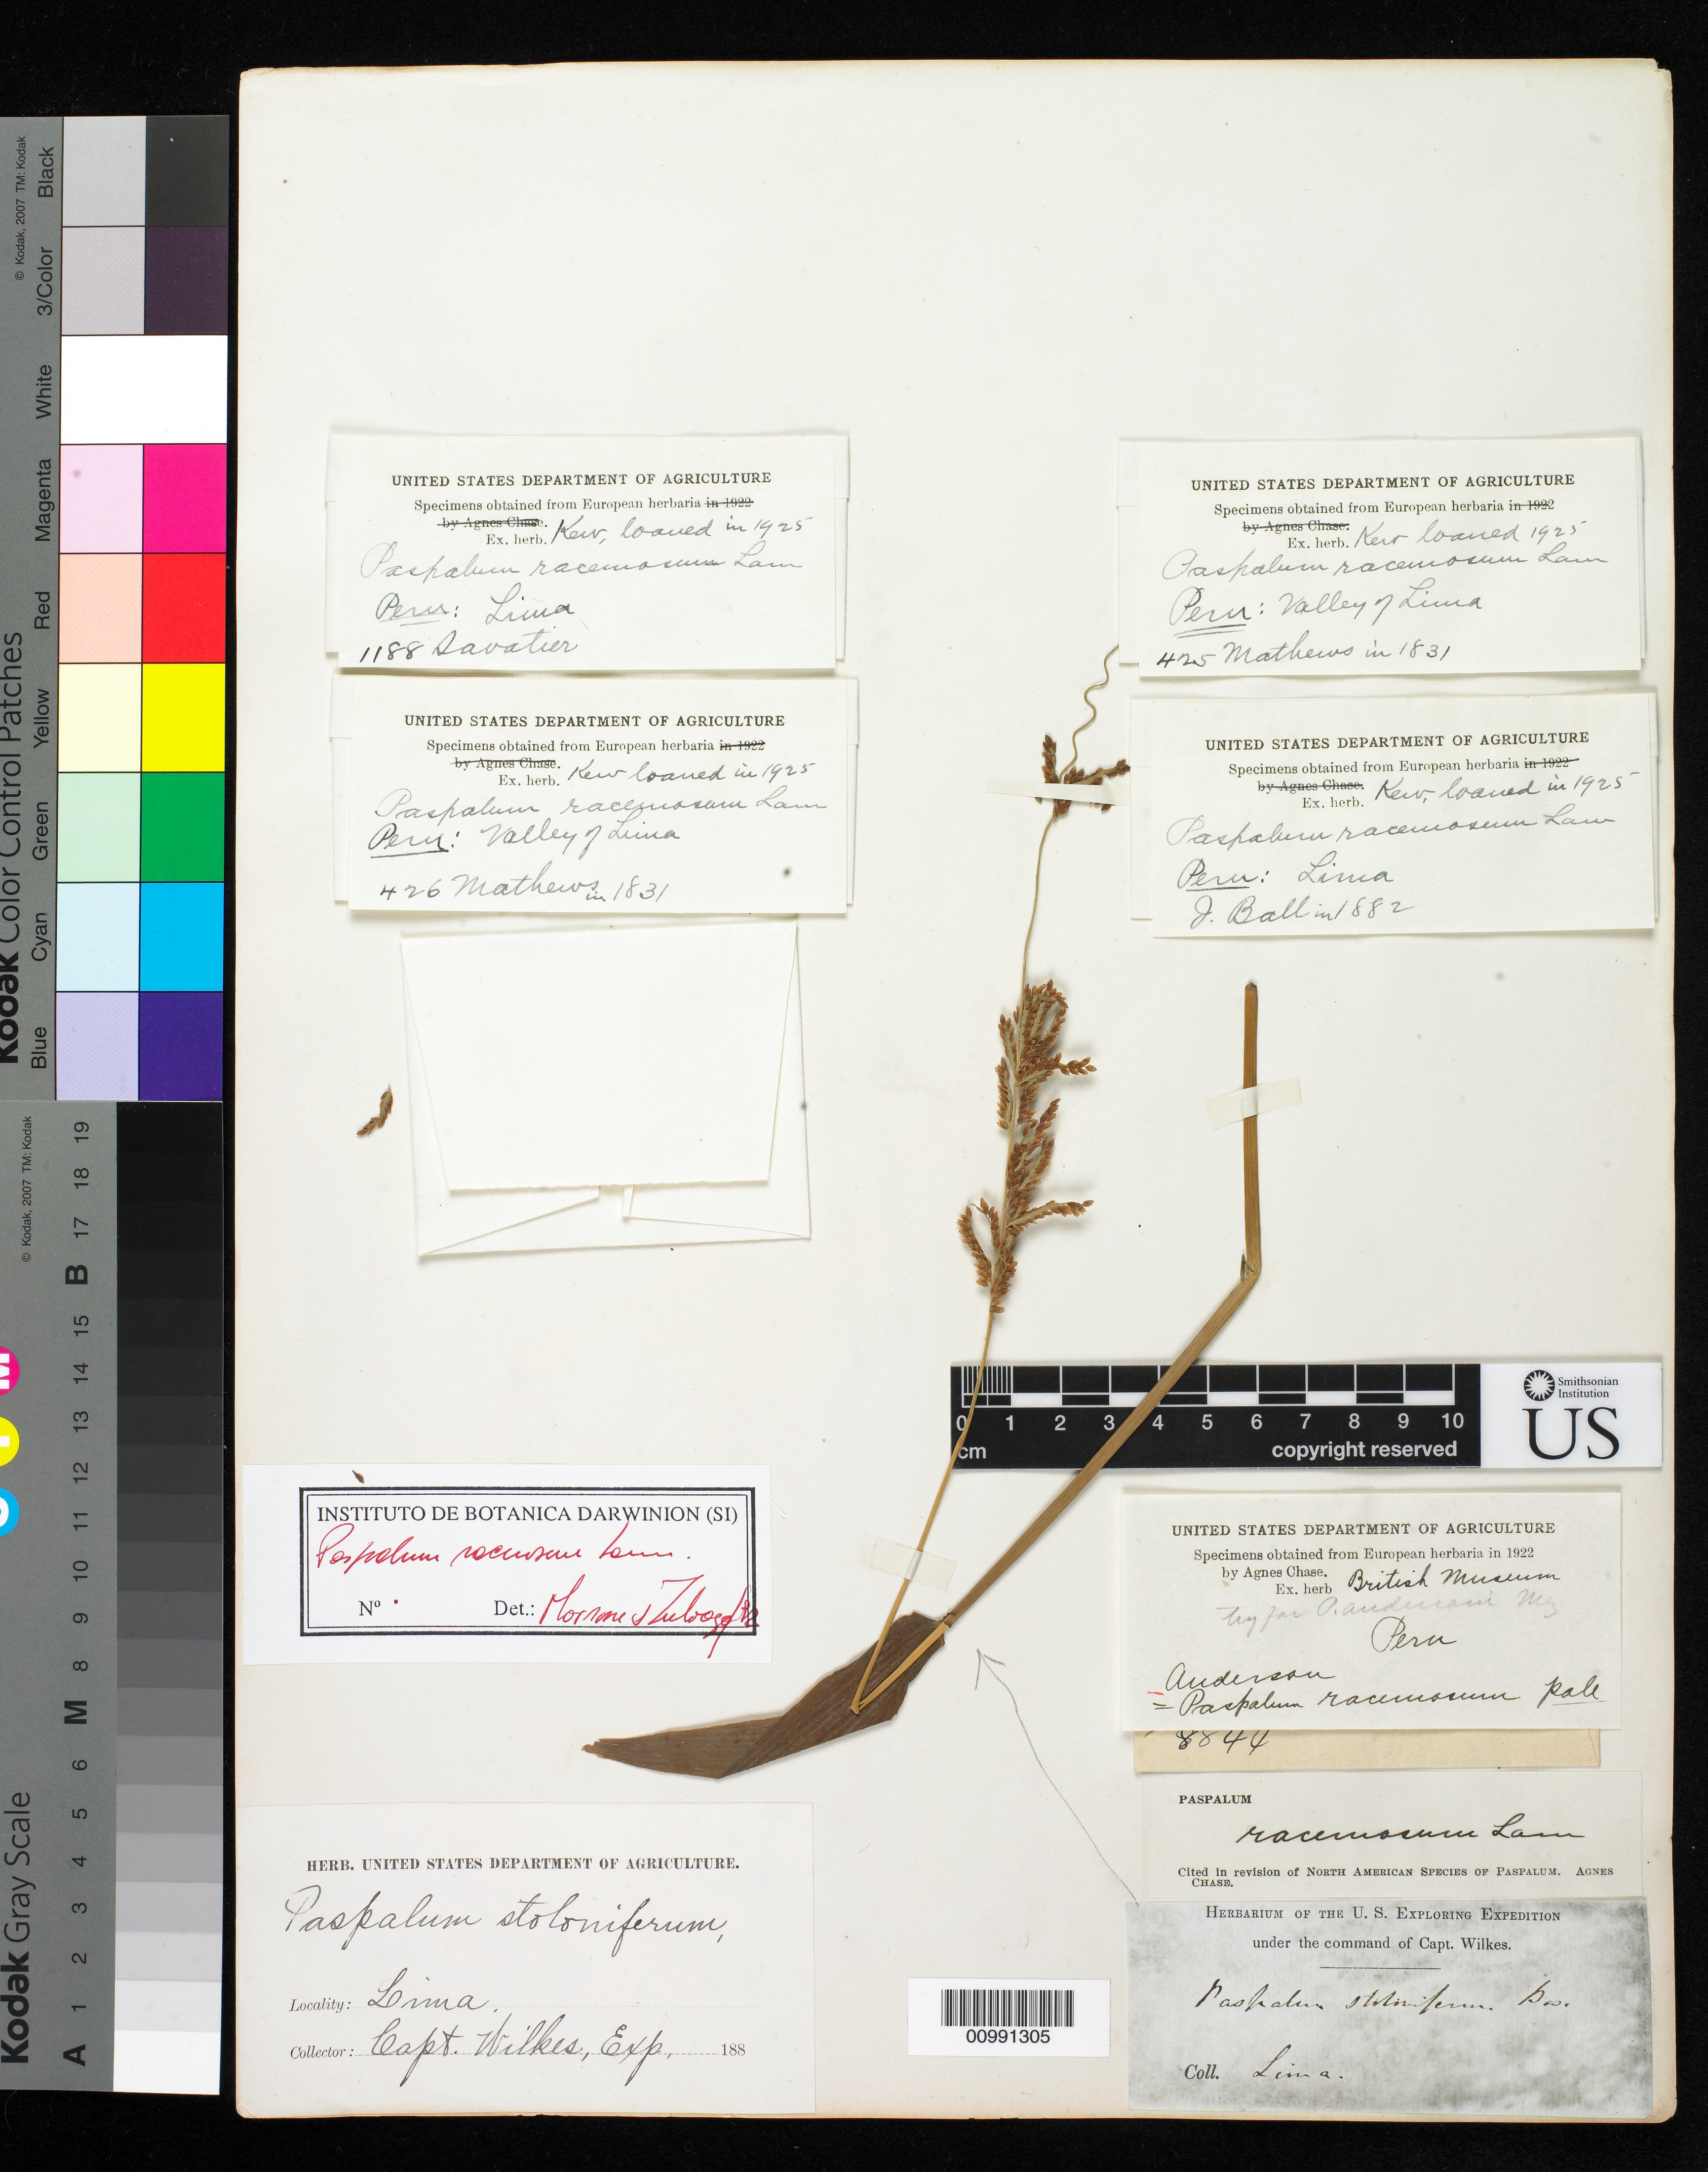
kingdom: Plantae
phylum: Tracheophyta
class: Liliopsida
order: Poales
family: Poaceae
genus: Paspalum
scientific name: Paspalum racemosum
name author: Nutt.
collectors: Wilkes Explor. Exped.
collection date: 1838/1842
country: Peru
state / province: Lima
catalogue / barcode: US 98699